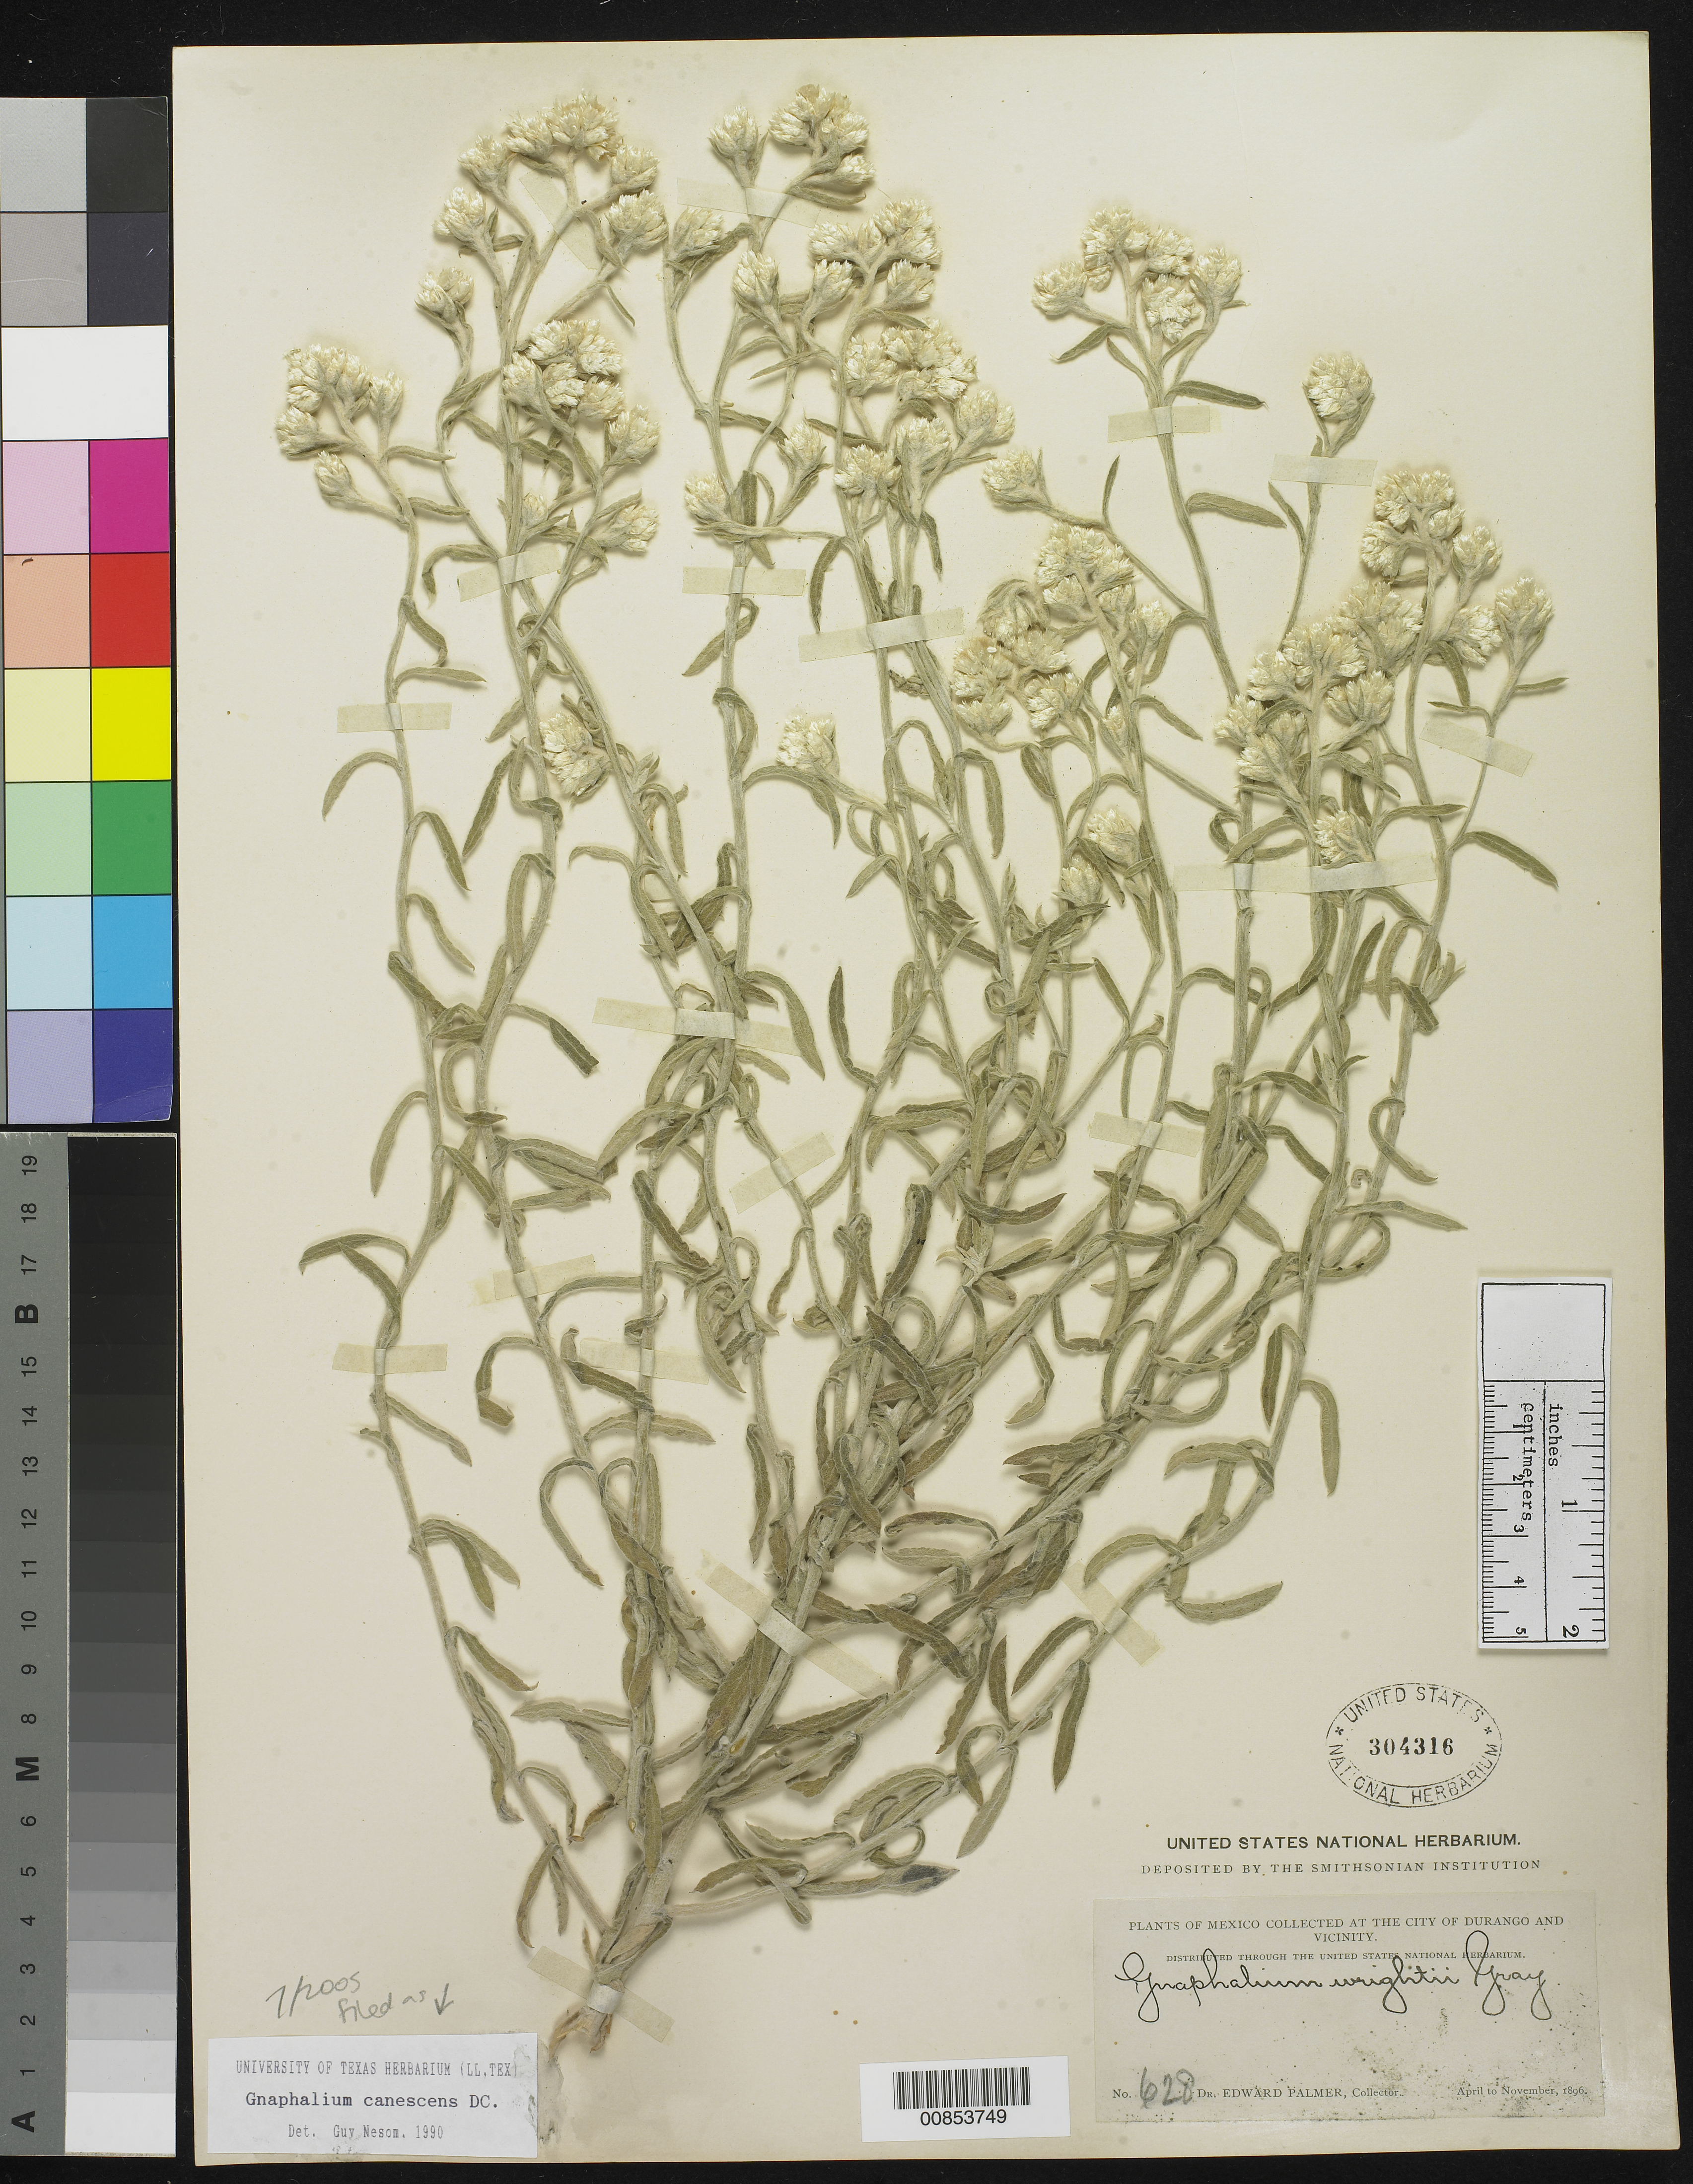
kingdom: Plantae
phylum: Tracheophyta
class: Magnoliopsida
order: Asterales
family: Asteraceae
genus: Pseudognaphalium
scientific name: Pseudognaphalium canescens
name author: (DC.) Anderb.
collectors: E. Palmer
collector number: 628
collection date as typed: Apr 1896 to -- Nov 1896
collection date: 1896-04/1896-11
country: Mexico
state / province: Durango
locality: City of Durango and vicinity.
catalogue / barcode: US 304316